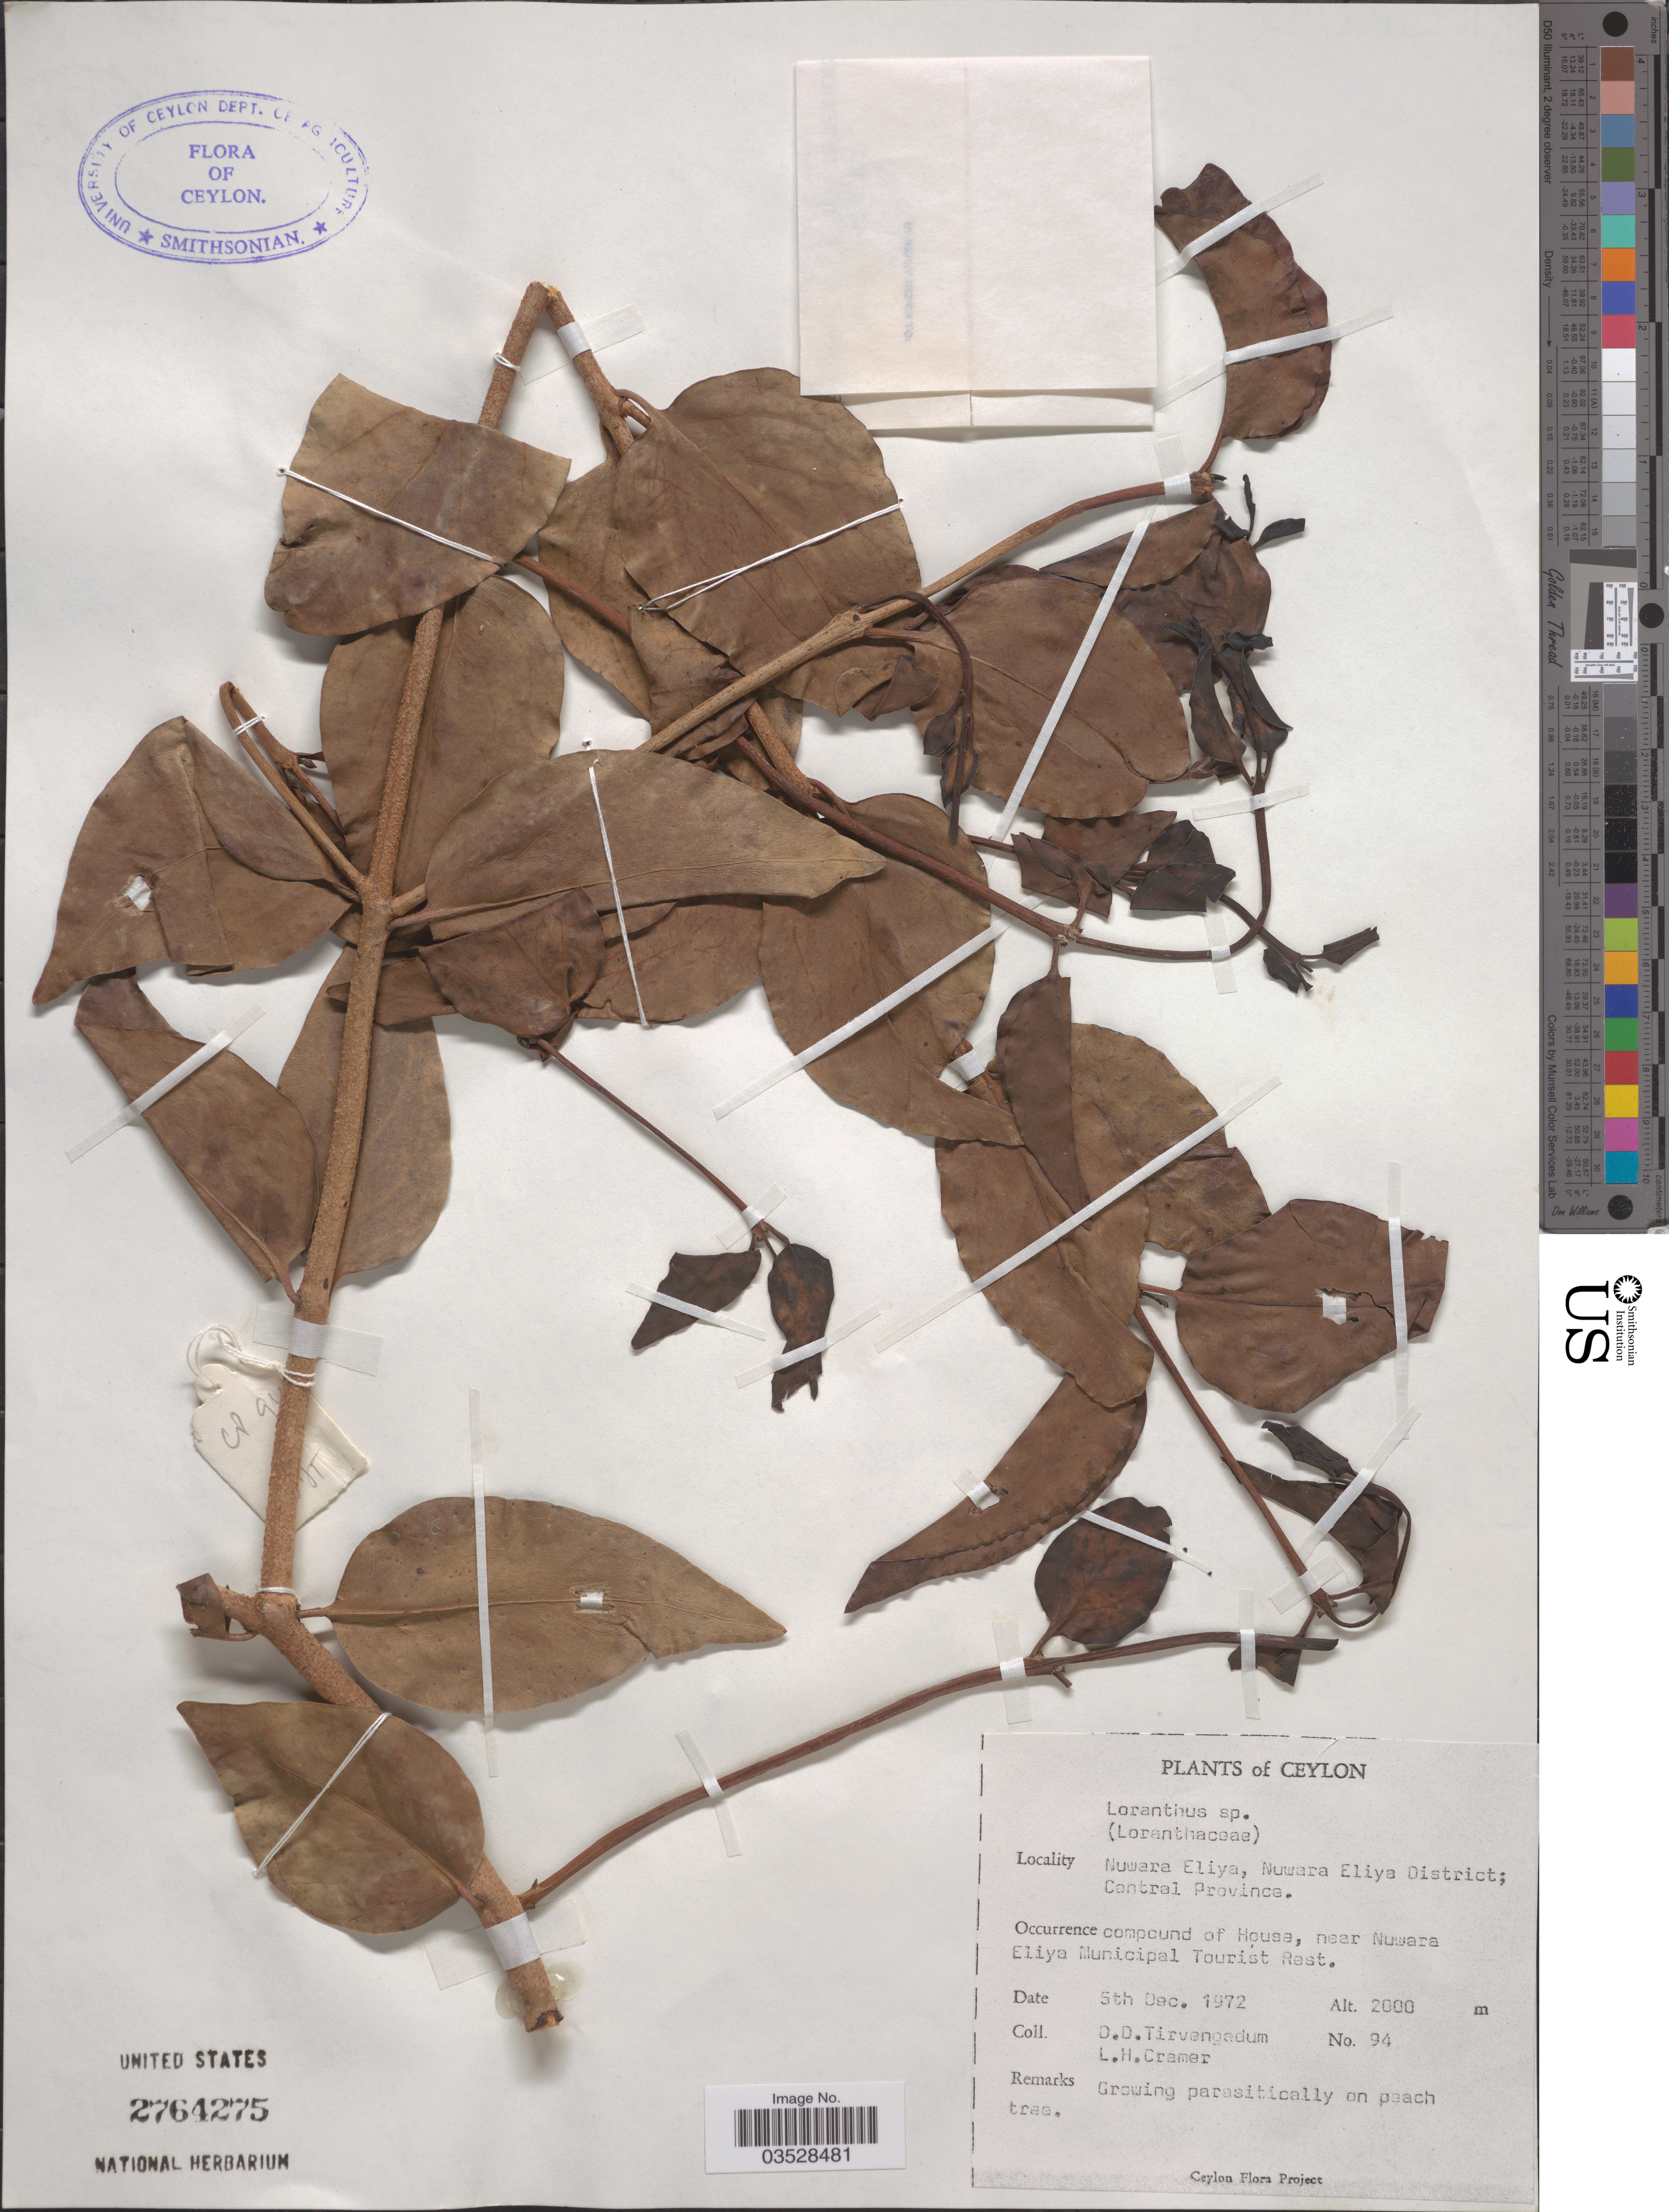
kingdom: Plantae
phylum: Tracheophyta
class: Magnoliopsida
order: Santalales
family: Loranthaceae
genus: Loranthus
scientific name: Loranthus sp.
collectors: D. Tirvengadum & L. H. Cramer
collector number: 94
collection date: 1972-12-05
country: Sri Lanka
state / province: Central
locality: Ceylon. Nuwara Eliya, Nuwara Eliya District. Compound of House, near Nuwara Eliya Municipal Tourist Rest.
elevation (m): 2000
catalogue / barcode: US 2764275